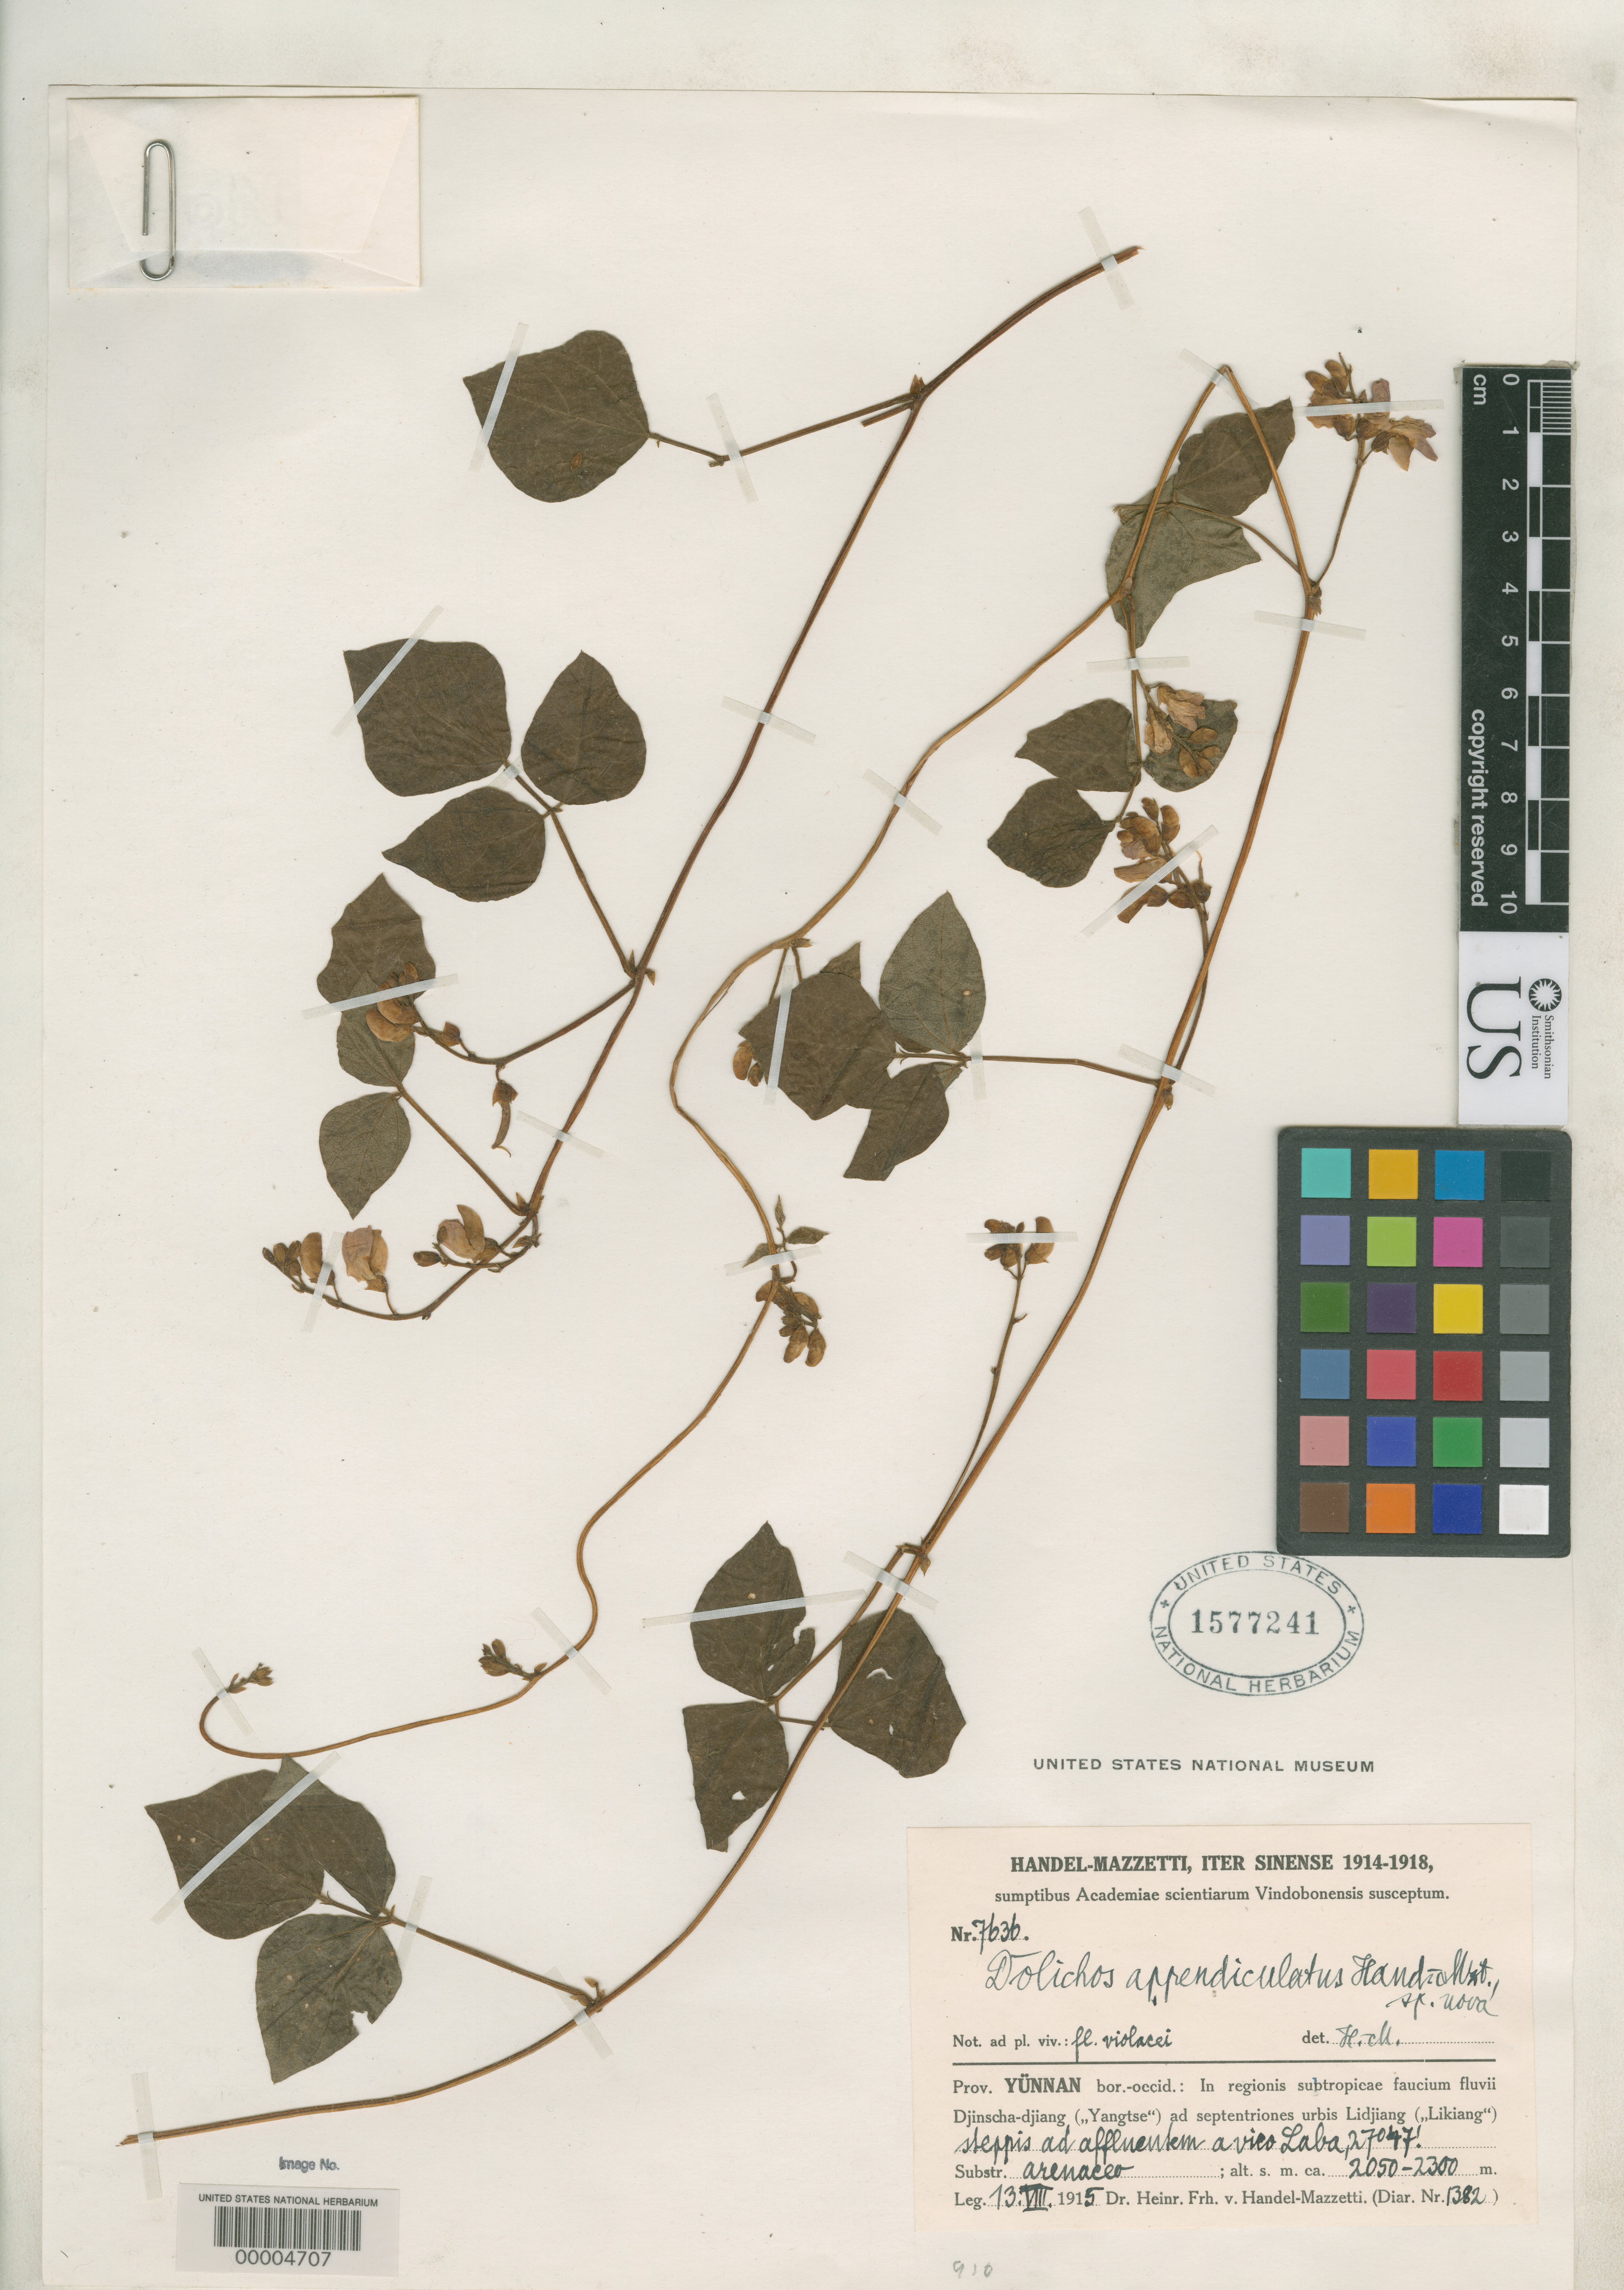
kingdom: Plantae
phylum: Tracheophyta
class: Magnoliopsida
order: Fabales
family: Fabaceae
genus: Dolichos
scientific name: Dolichos appendiculatus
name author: Hand.-Mazz.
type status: Isotype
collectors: H. Handel-Mazzetti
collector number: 7636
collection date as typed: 13 Aug 1915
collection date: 1915-08-13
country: China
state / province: Yunnan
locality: Yangtze, Likiang.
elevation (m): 2050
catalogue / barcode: US 1577241